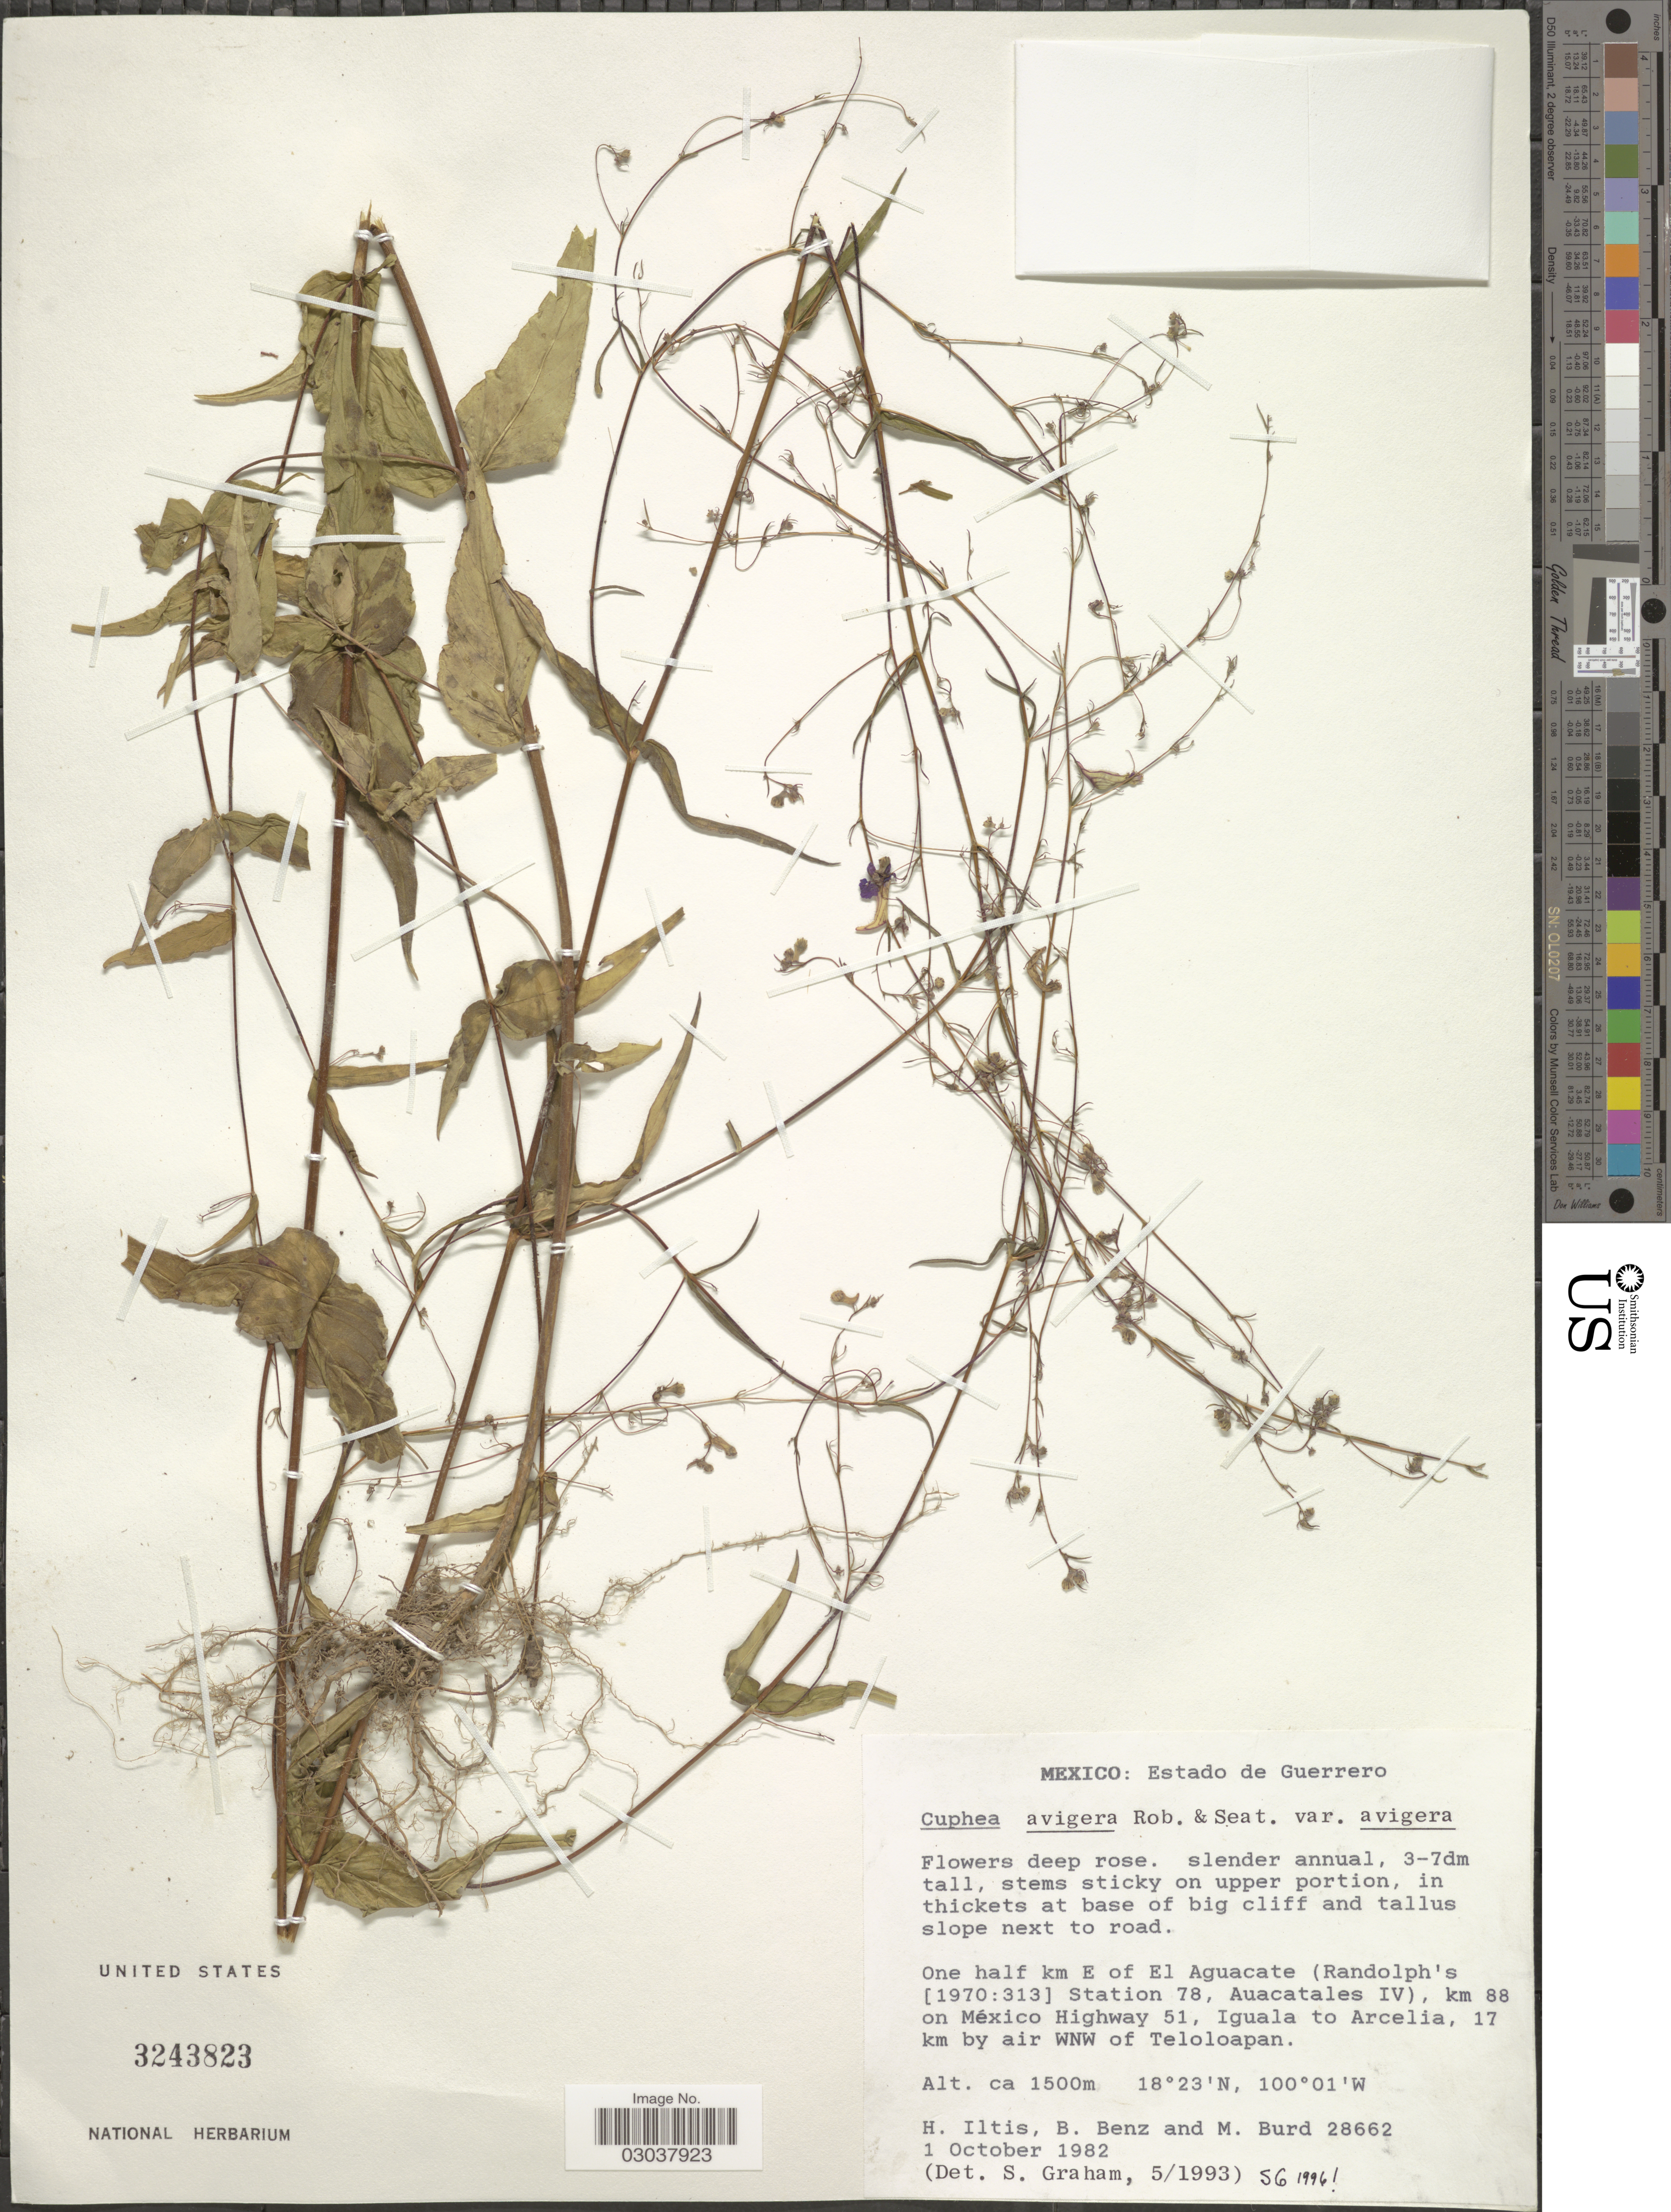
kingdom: Plantae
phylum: Tracheophyta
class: Magnoliopsida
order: Myrtales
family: Lythraceae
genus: Cuphea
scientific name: Cuphea avigera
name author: B.L. Rob. & Seaton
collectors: H. Iltis, B. Benz & M. Burd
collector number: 28662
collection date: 1982-10-01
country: Mexico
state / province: Guerrero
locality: One half km E of El Aguacate (Randolph's [1970:313] Station 78, Auacatales IV), km 88 on México Highway 51, Iguala to Arcelia, 17 km by air WNW of Teloloapan.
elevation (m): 1500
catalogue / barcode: US 3243823